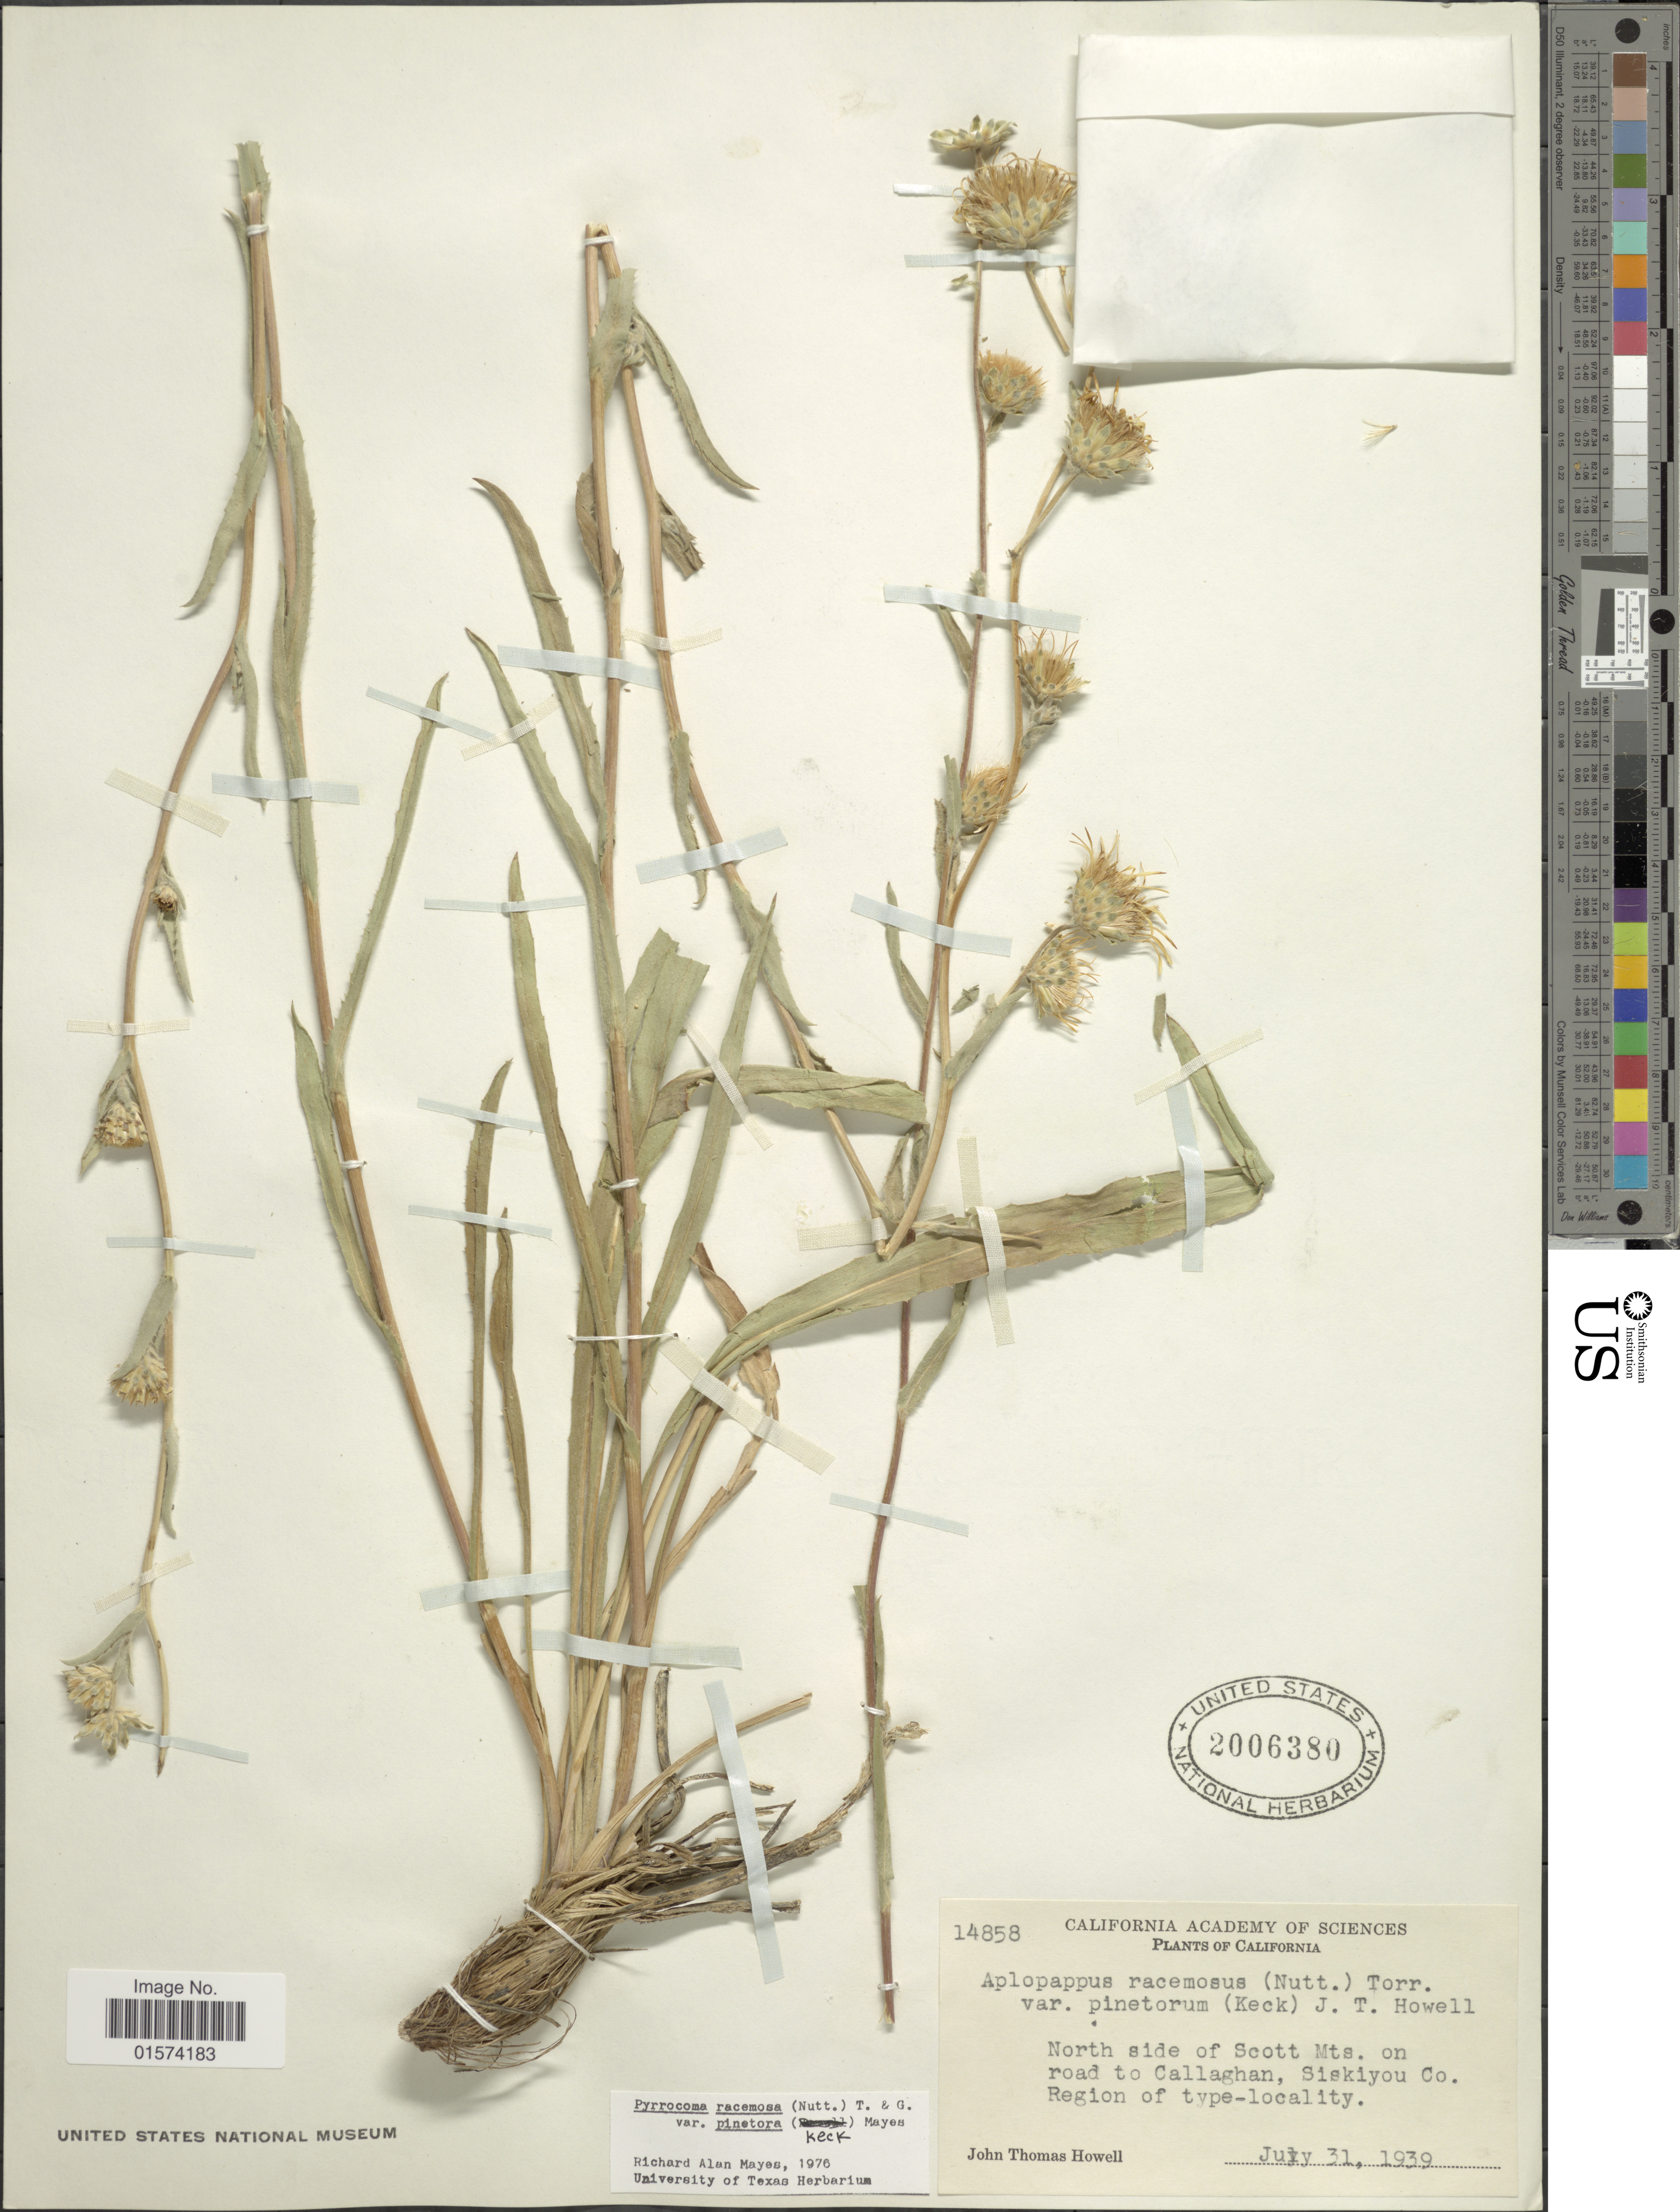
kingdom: Plantae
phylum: Tracheophyta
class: Magnoliopsida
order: Asterales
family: Asteraceae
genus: Pyrrocoma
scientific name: Pyrrocoma racemosa var. pinetorum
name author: (D.D. Keck) Mayes ex Kartesz & Gandhi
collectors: J. T. Howell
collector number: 14858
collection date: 1939-07-31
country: United States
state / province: California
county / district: Siskiyou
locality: North side of Scott Mts., on road to Callaghan, Sishikiyou Co., Region of type-locality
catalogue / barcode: US 2006380